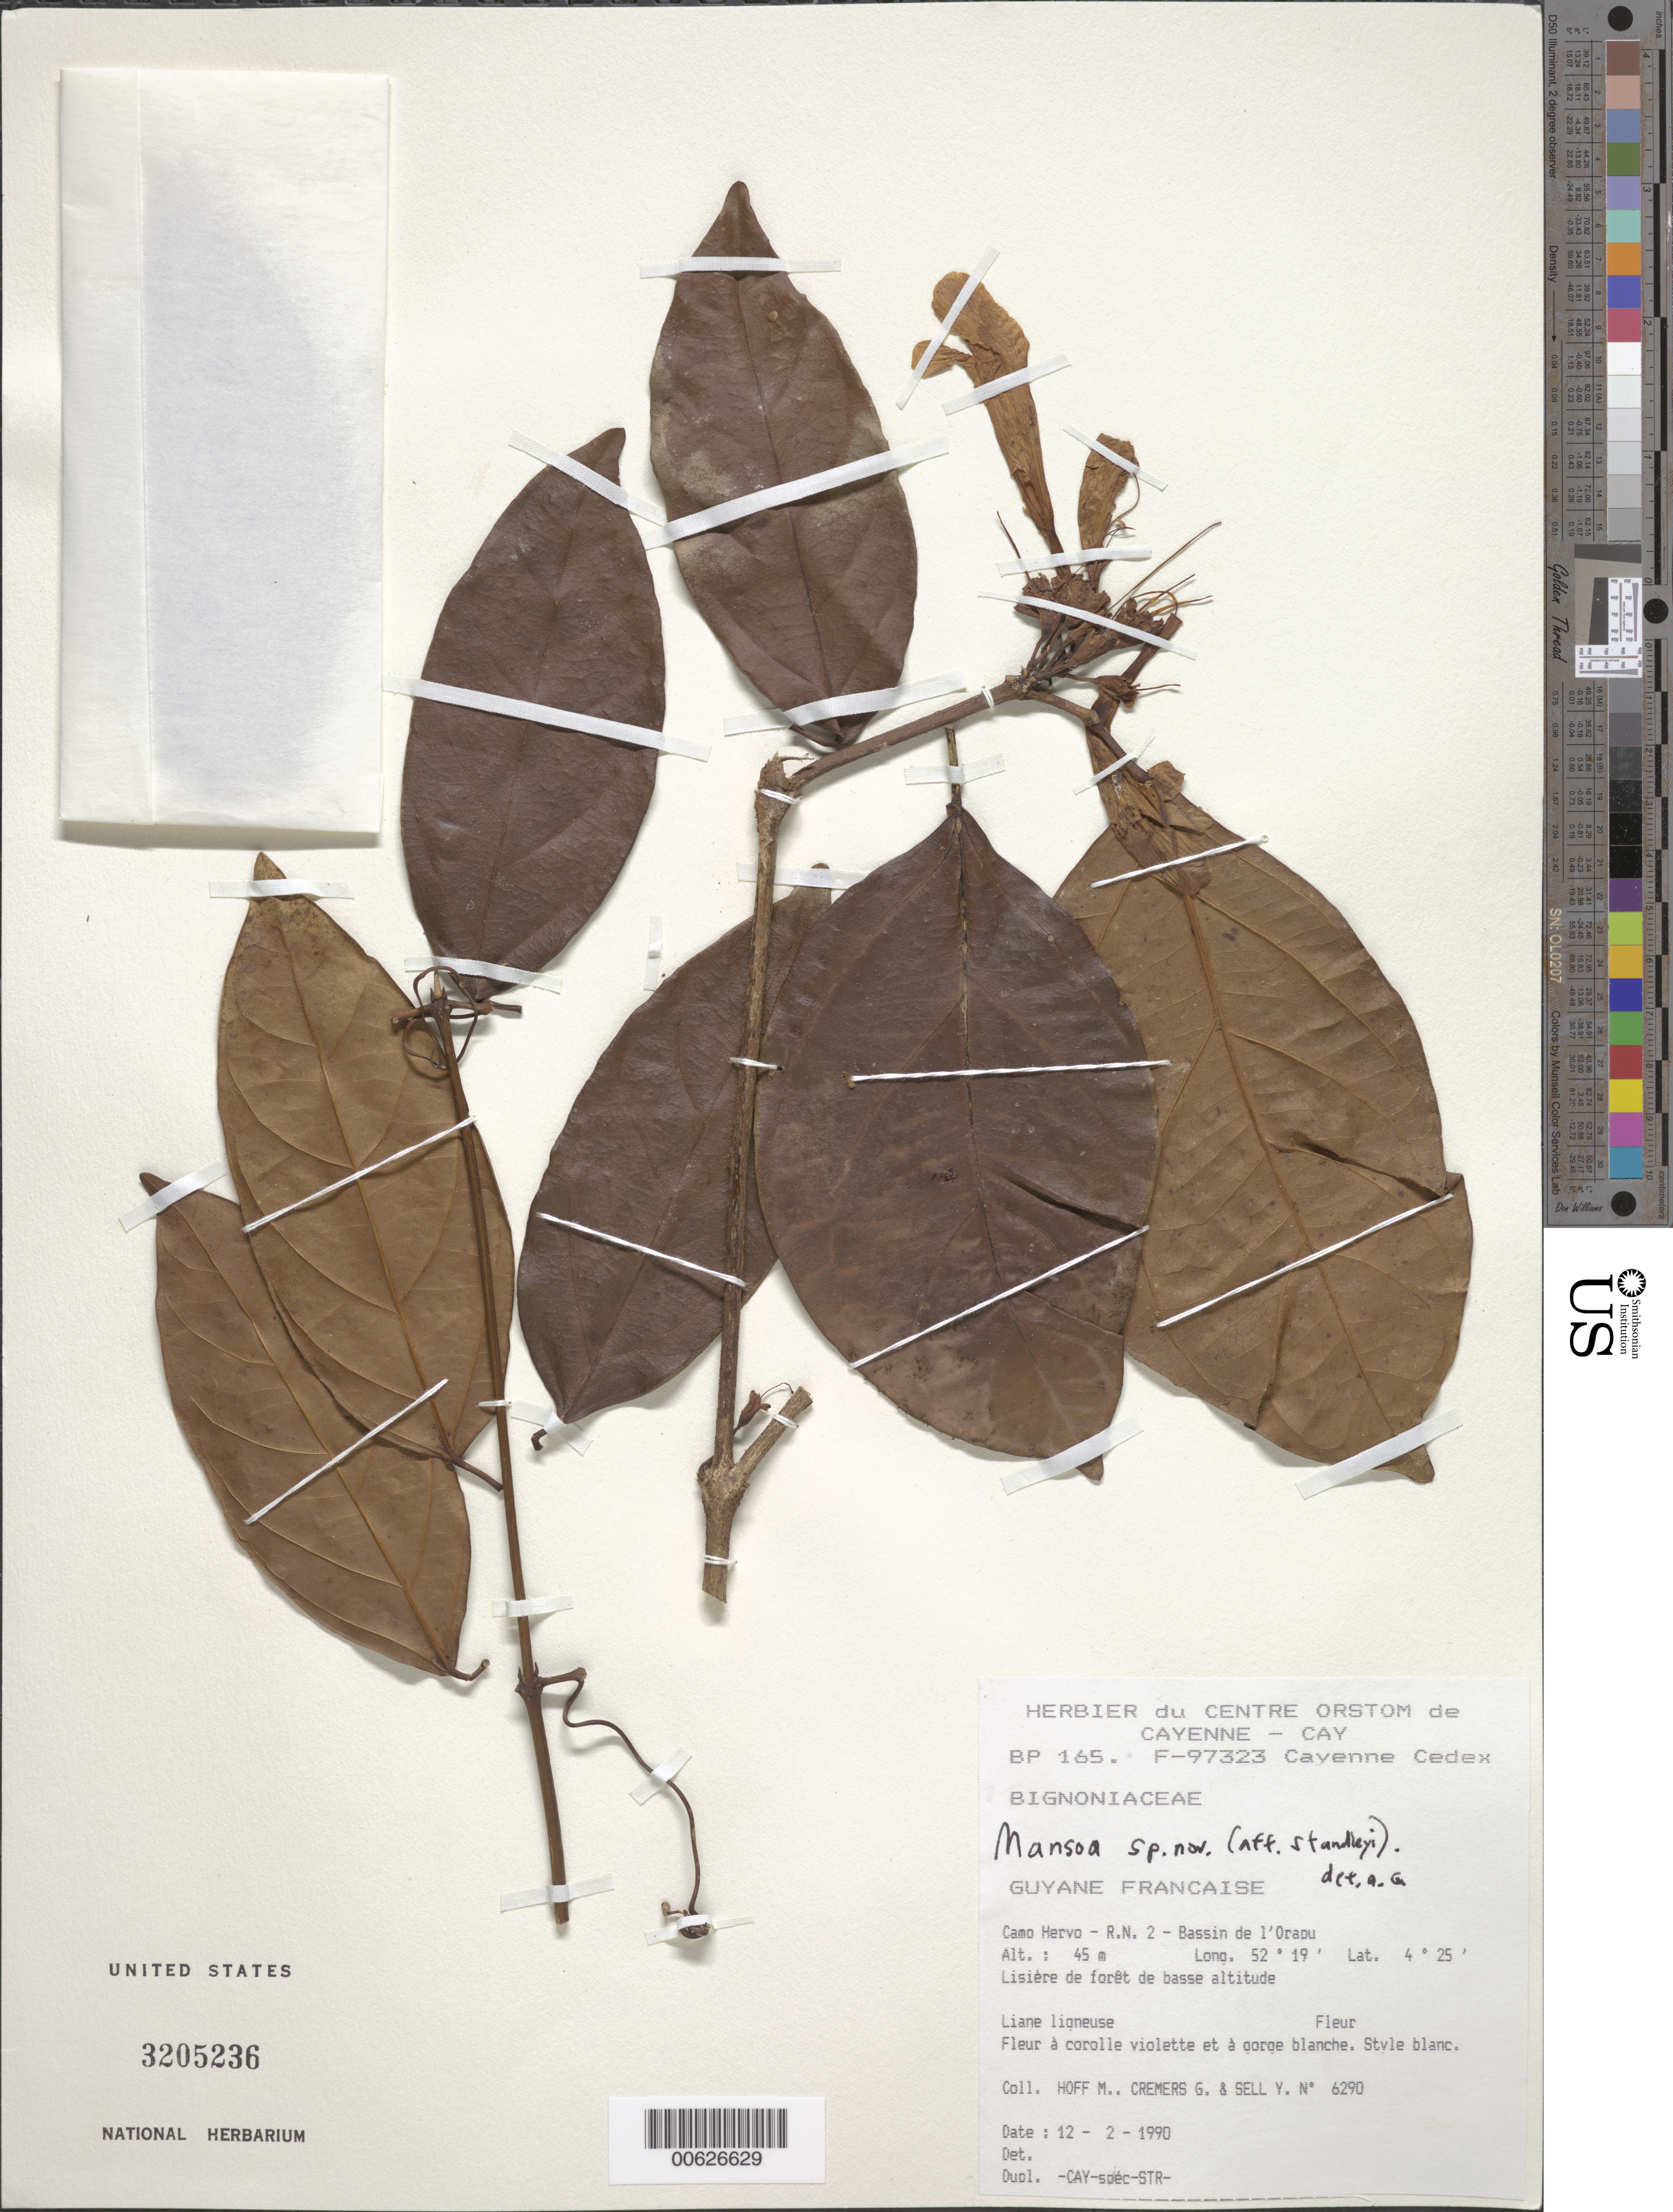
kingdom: Plantae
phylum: Tracheophyta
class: Magnoliopsida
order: Lamiales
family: Bignoniaceae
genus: Mansoa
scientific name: Mansoa sp. nov.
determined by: Gentry, A. H.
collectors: M. Hoff, G. Cremers & Y. Sell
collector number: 6290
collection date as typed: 12-Feb-90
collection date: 1990-02-12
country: French Guiana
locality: Camp Hervo - R.N. 2 - Bassin de l'Orapu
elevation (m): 45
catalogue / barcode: US 3205236